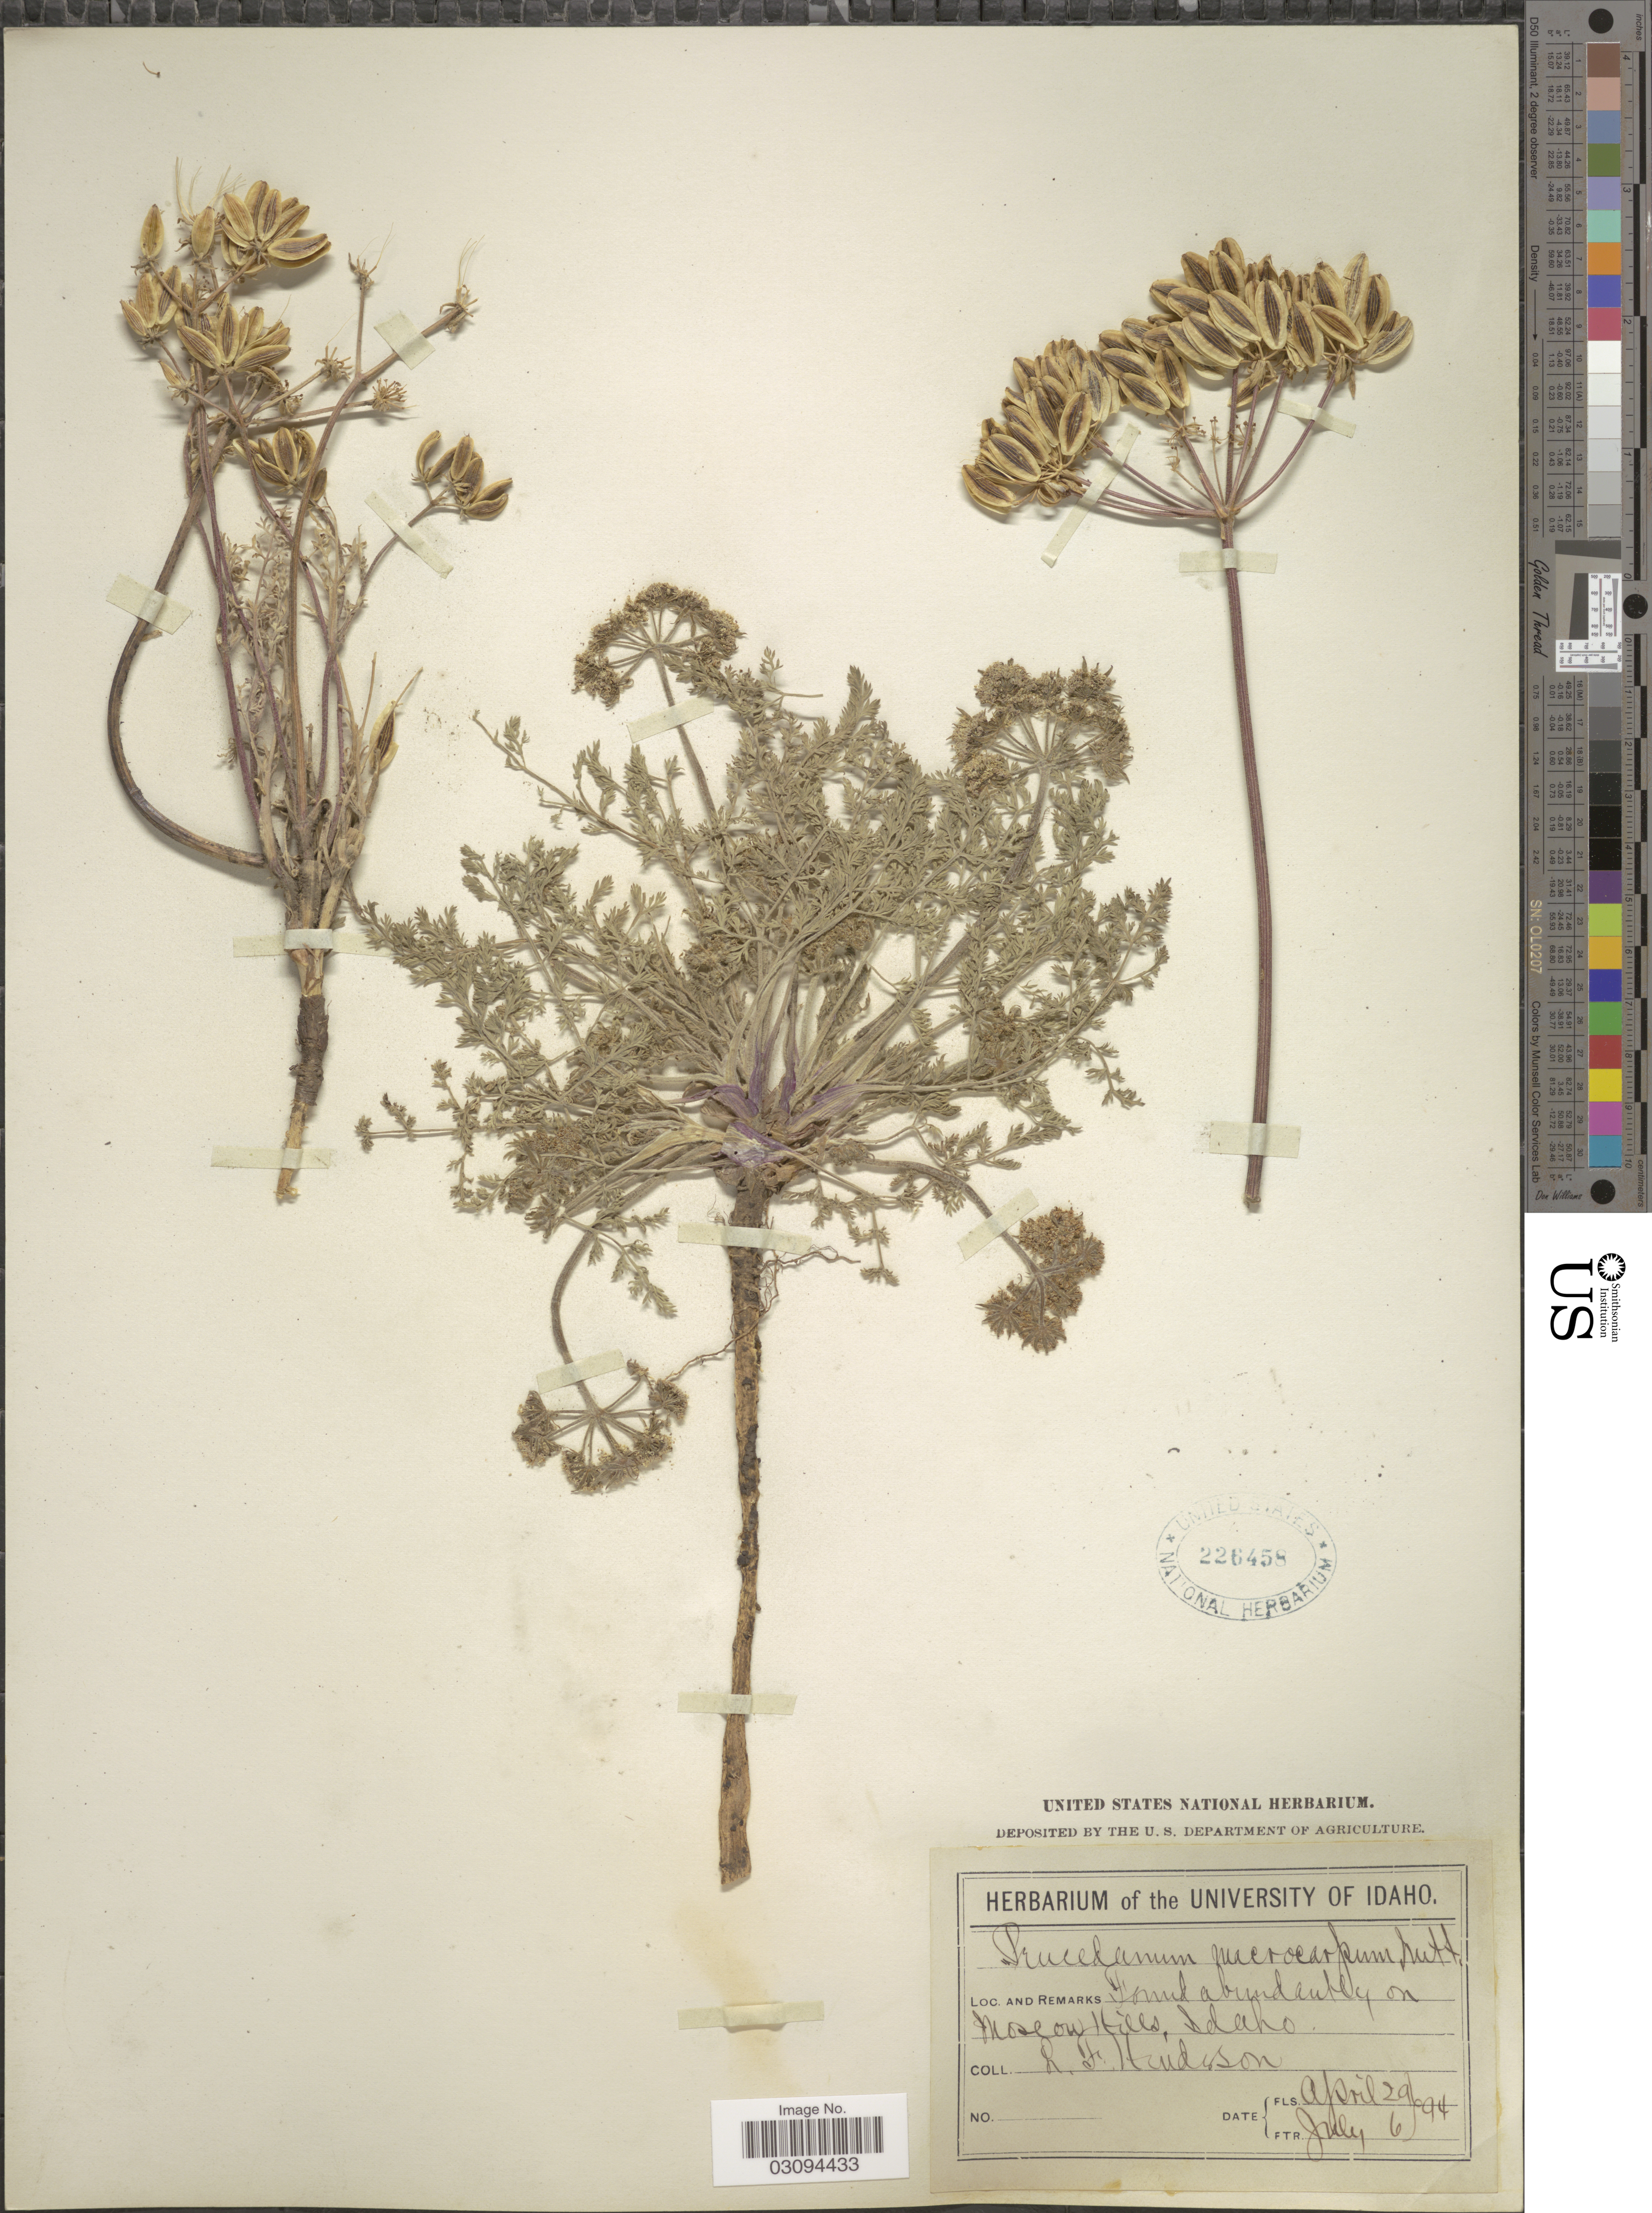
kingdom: Plantae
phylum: Tracheophyta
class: Magnoliopsida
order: Apiales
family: Apiaceae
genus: Lomatium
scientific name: Lomatium macrocarpum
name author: (Hook. et al.) J.M. Coult. & Rose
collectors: L. F. Hudson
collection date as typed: Transcribed d/m/y: 29/4/94 to 6/7/94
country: United States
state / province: Idaho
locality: On Moscow Hills.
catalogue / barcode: US 226458